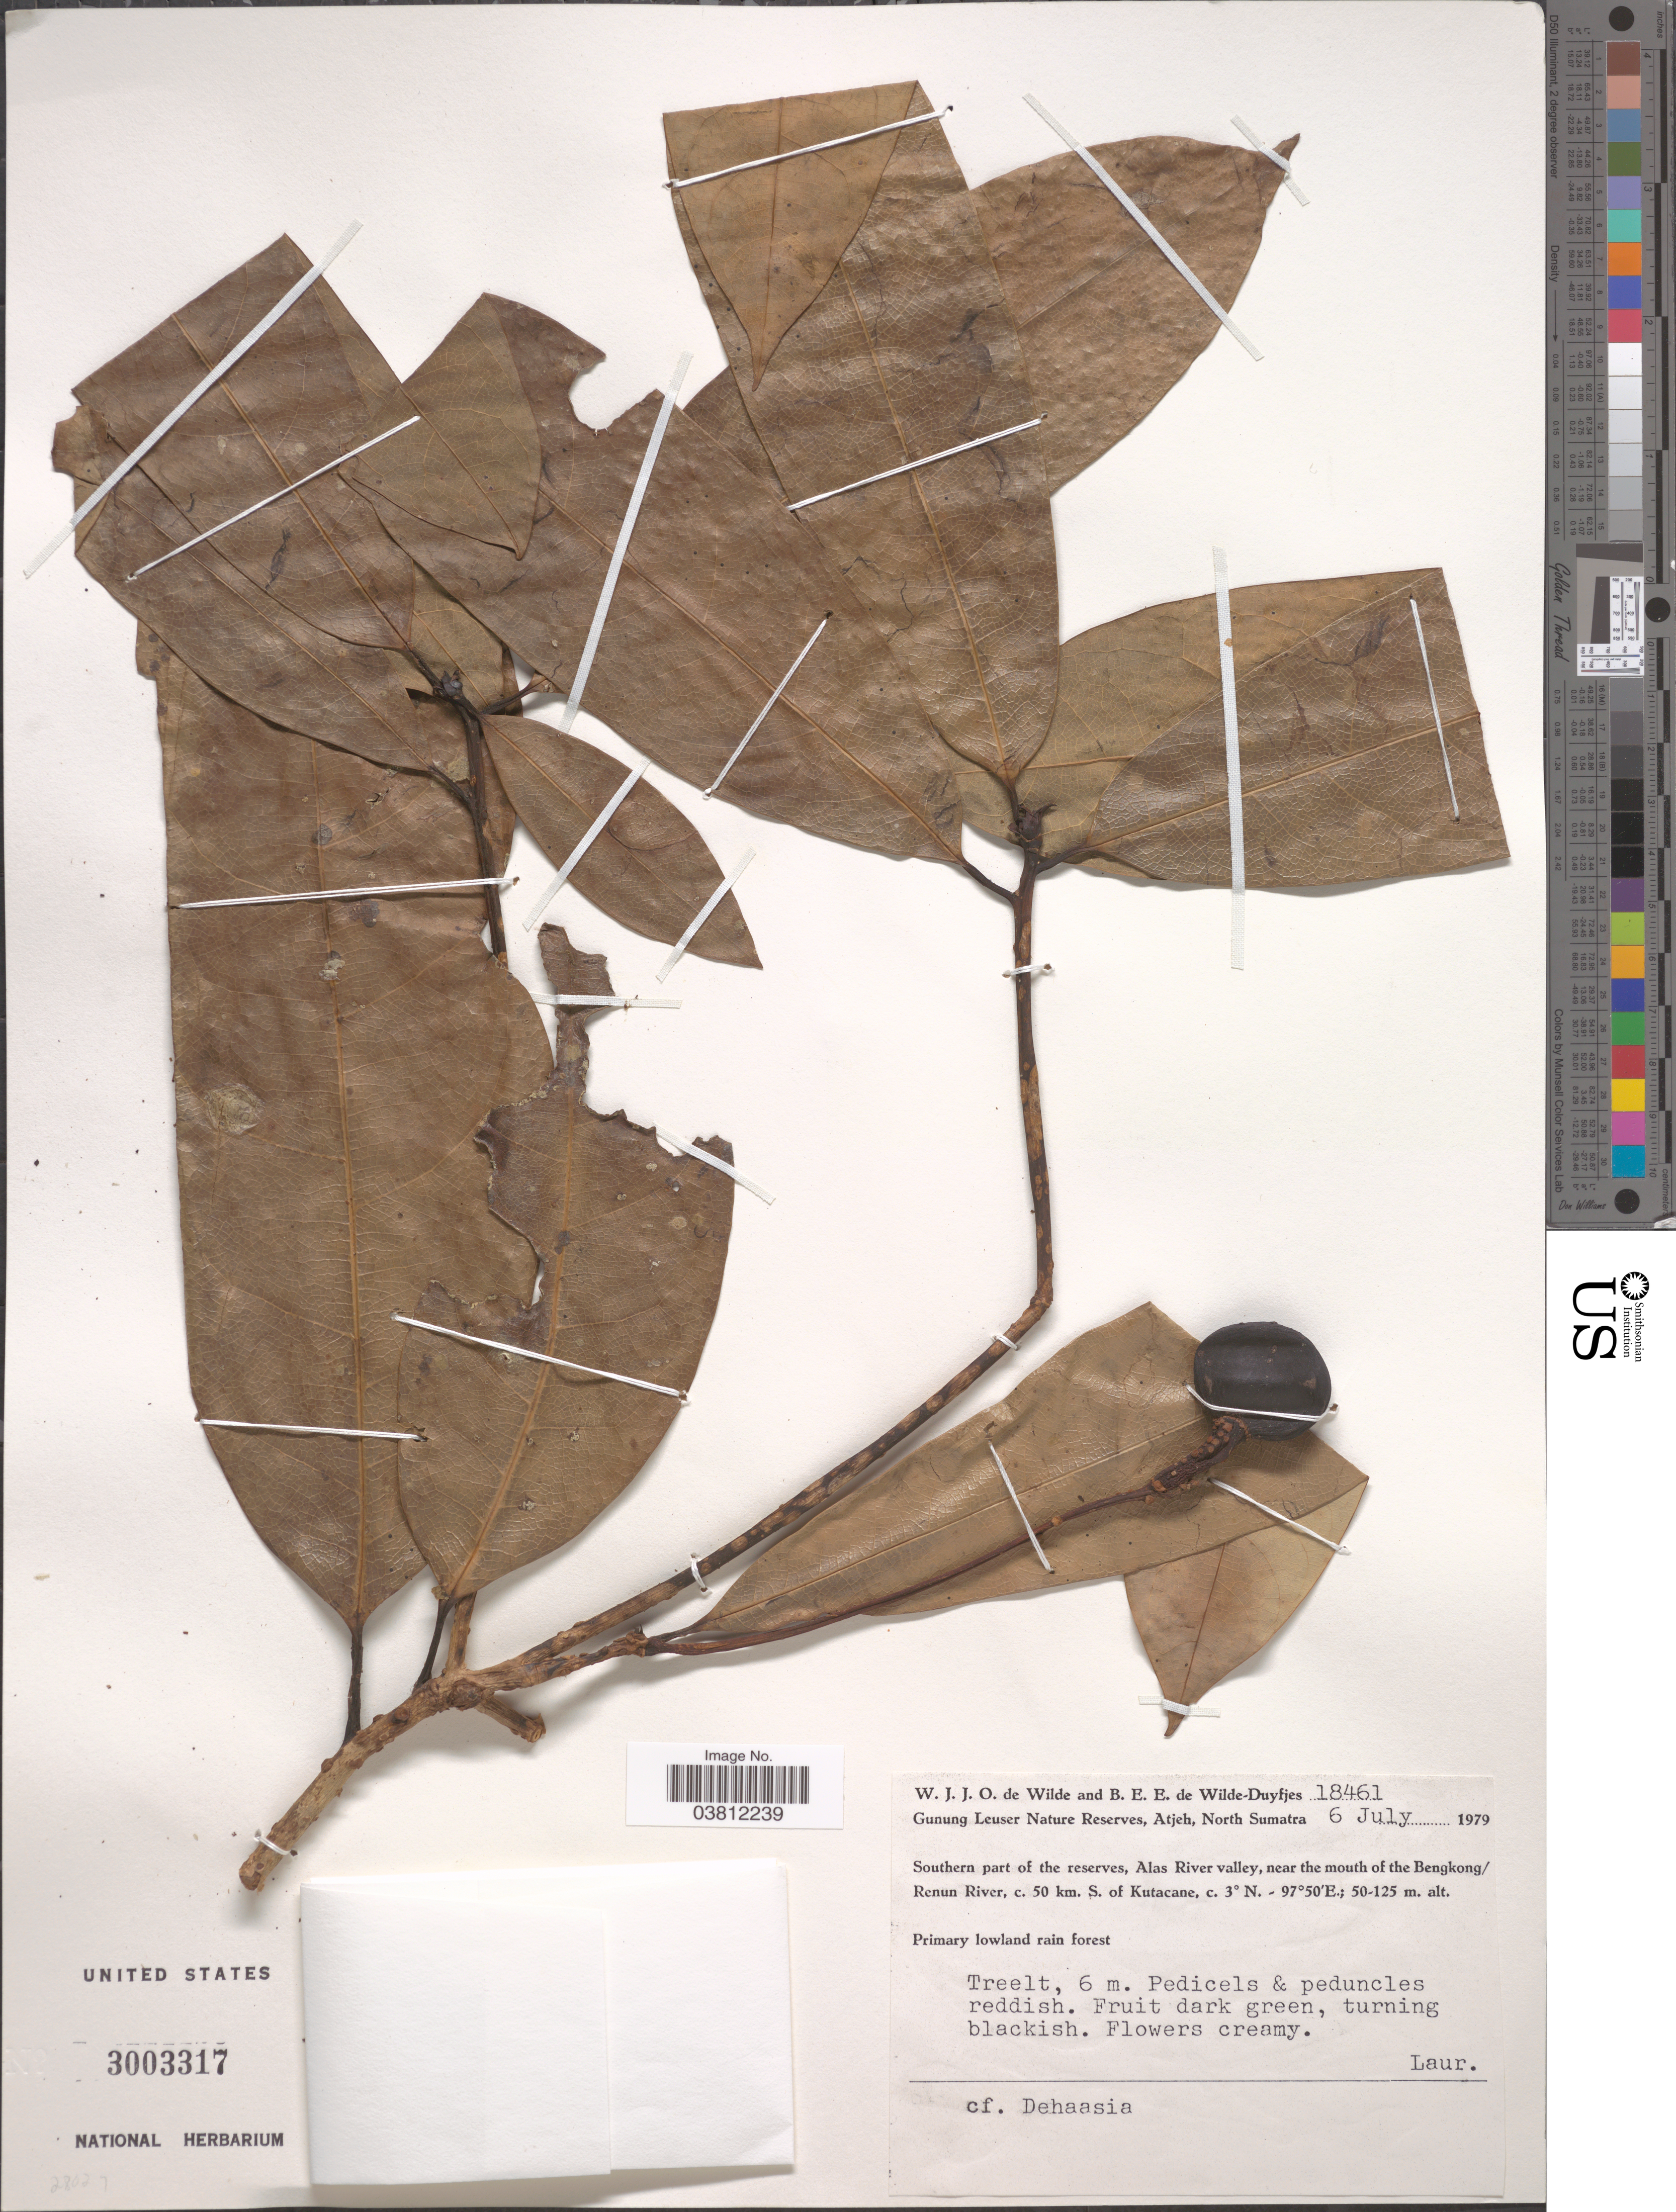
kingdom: Plantae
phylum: Tracheophyta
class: Magnoliopsida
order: Laurales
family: Lauraceae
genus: Dehaasia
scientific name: Dehaasia sp.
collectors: W. J. de Wilde & B. E. de Wilde-Duyfjes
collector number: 18461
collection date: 1979-07-06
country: Indonesia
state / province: Sumatra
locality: Gunung Leuser Nature Reserve, Atjeh, North Sumatra. Southern part of the reserves, Alas River valley, near the mouth of Bengkong/Renun River, c. 50 km. S. of Kutacane.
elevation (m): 50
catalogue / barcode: US 3003317